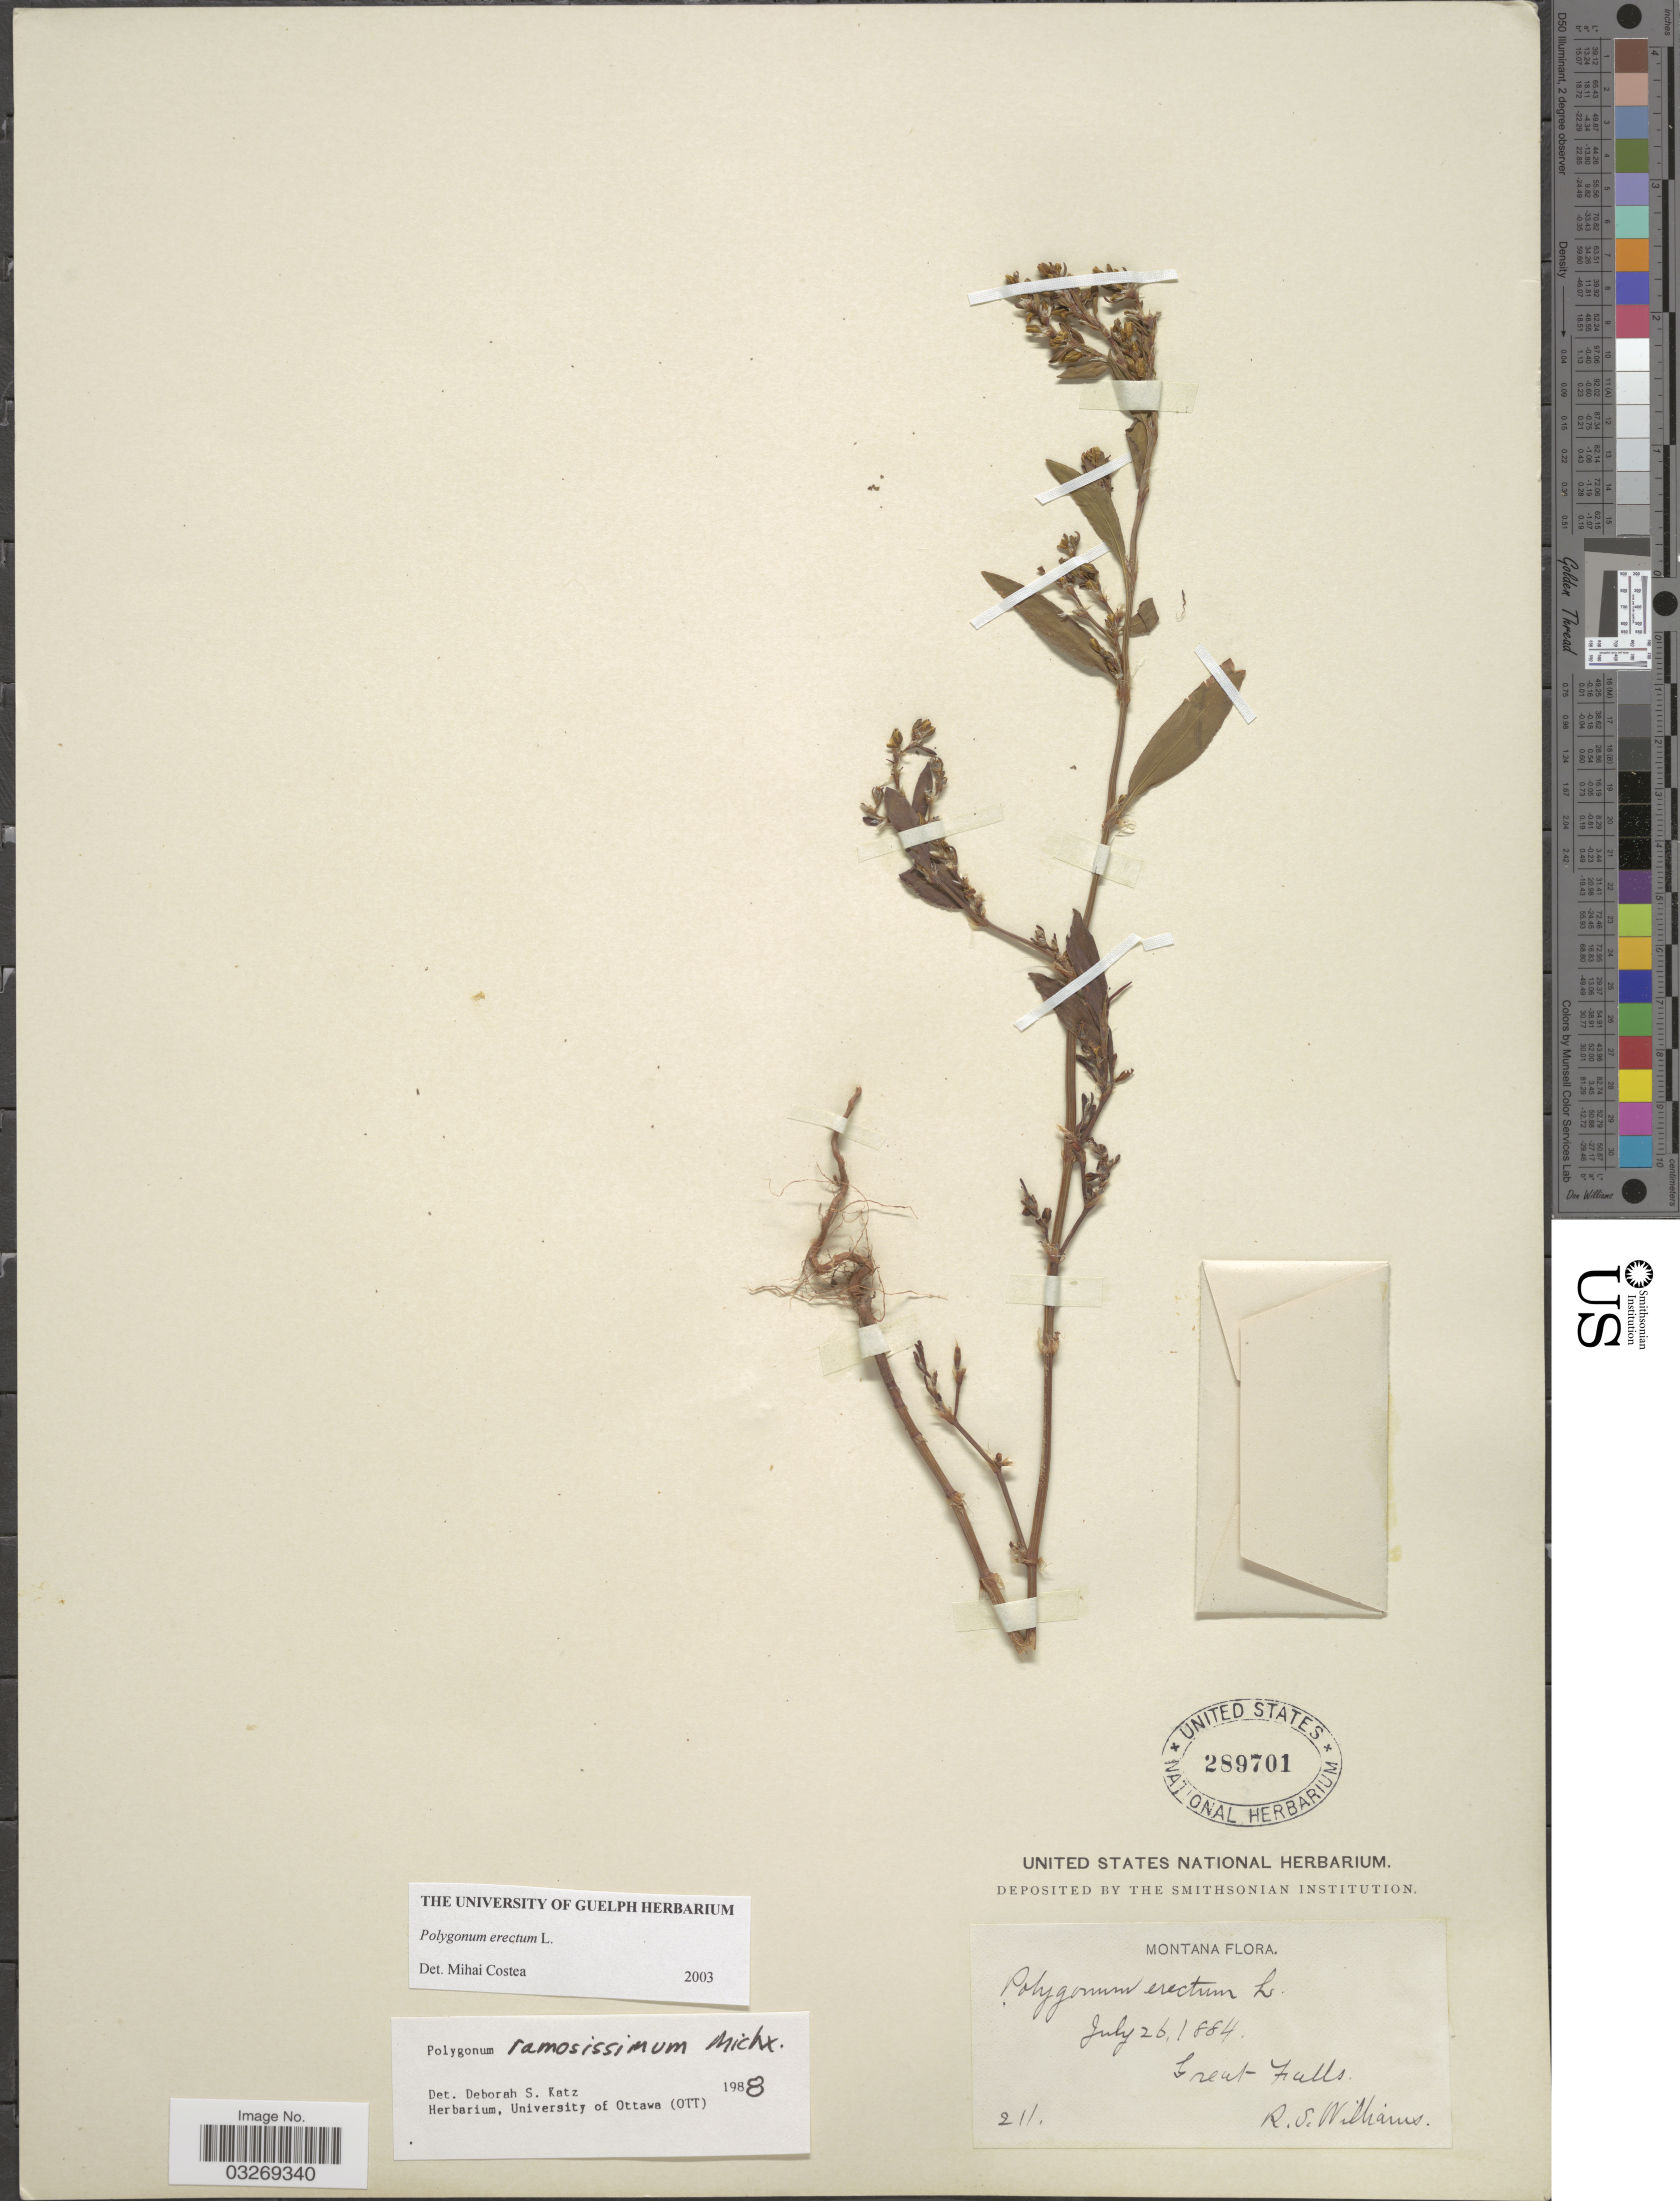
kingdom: Plantae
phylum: Tracheophyta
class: Magnoliopsida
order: Caryophyllales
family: Polygonaceae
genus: Polygonum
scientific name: Polygonum erectum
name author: L.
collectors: R. S. Williams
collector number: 211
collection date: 1884-07-26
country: United States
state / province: Montana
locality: Great Falls.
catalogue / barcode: US 289701